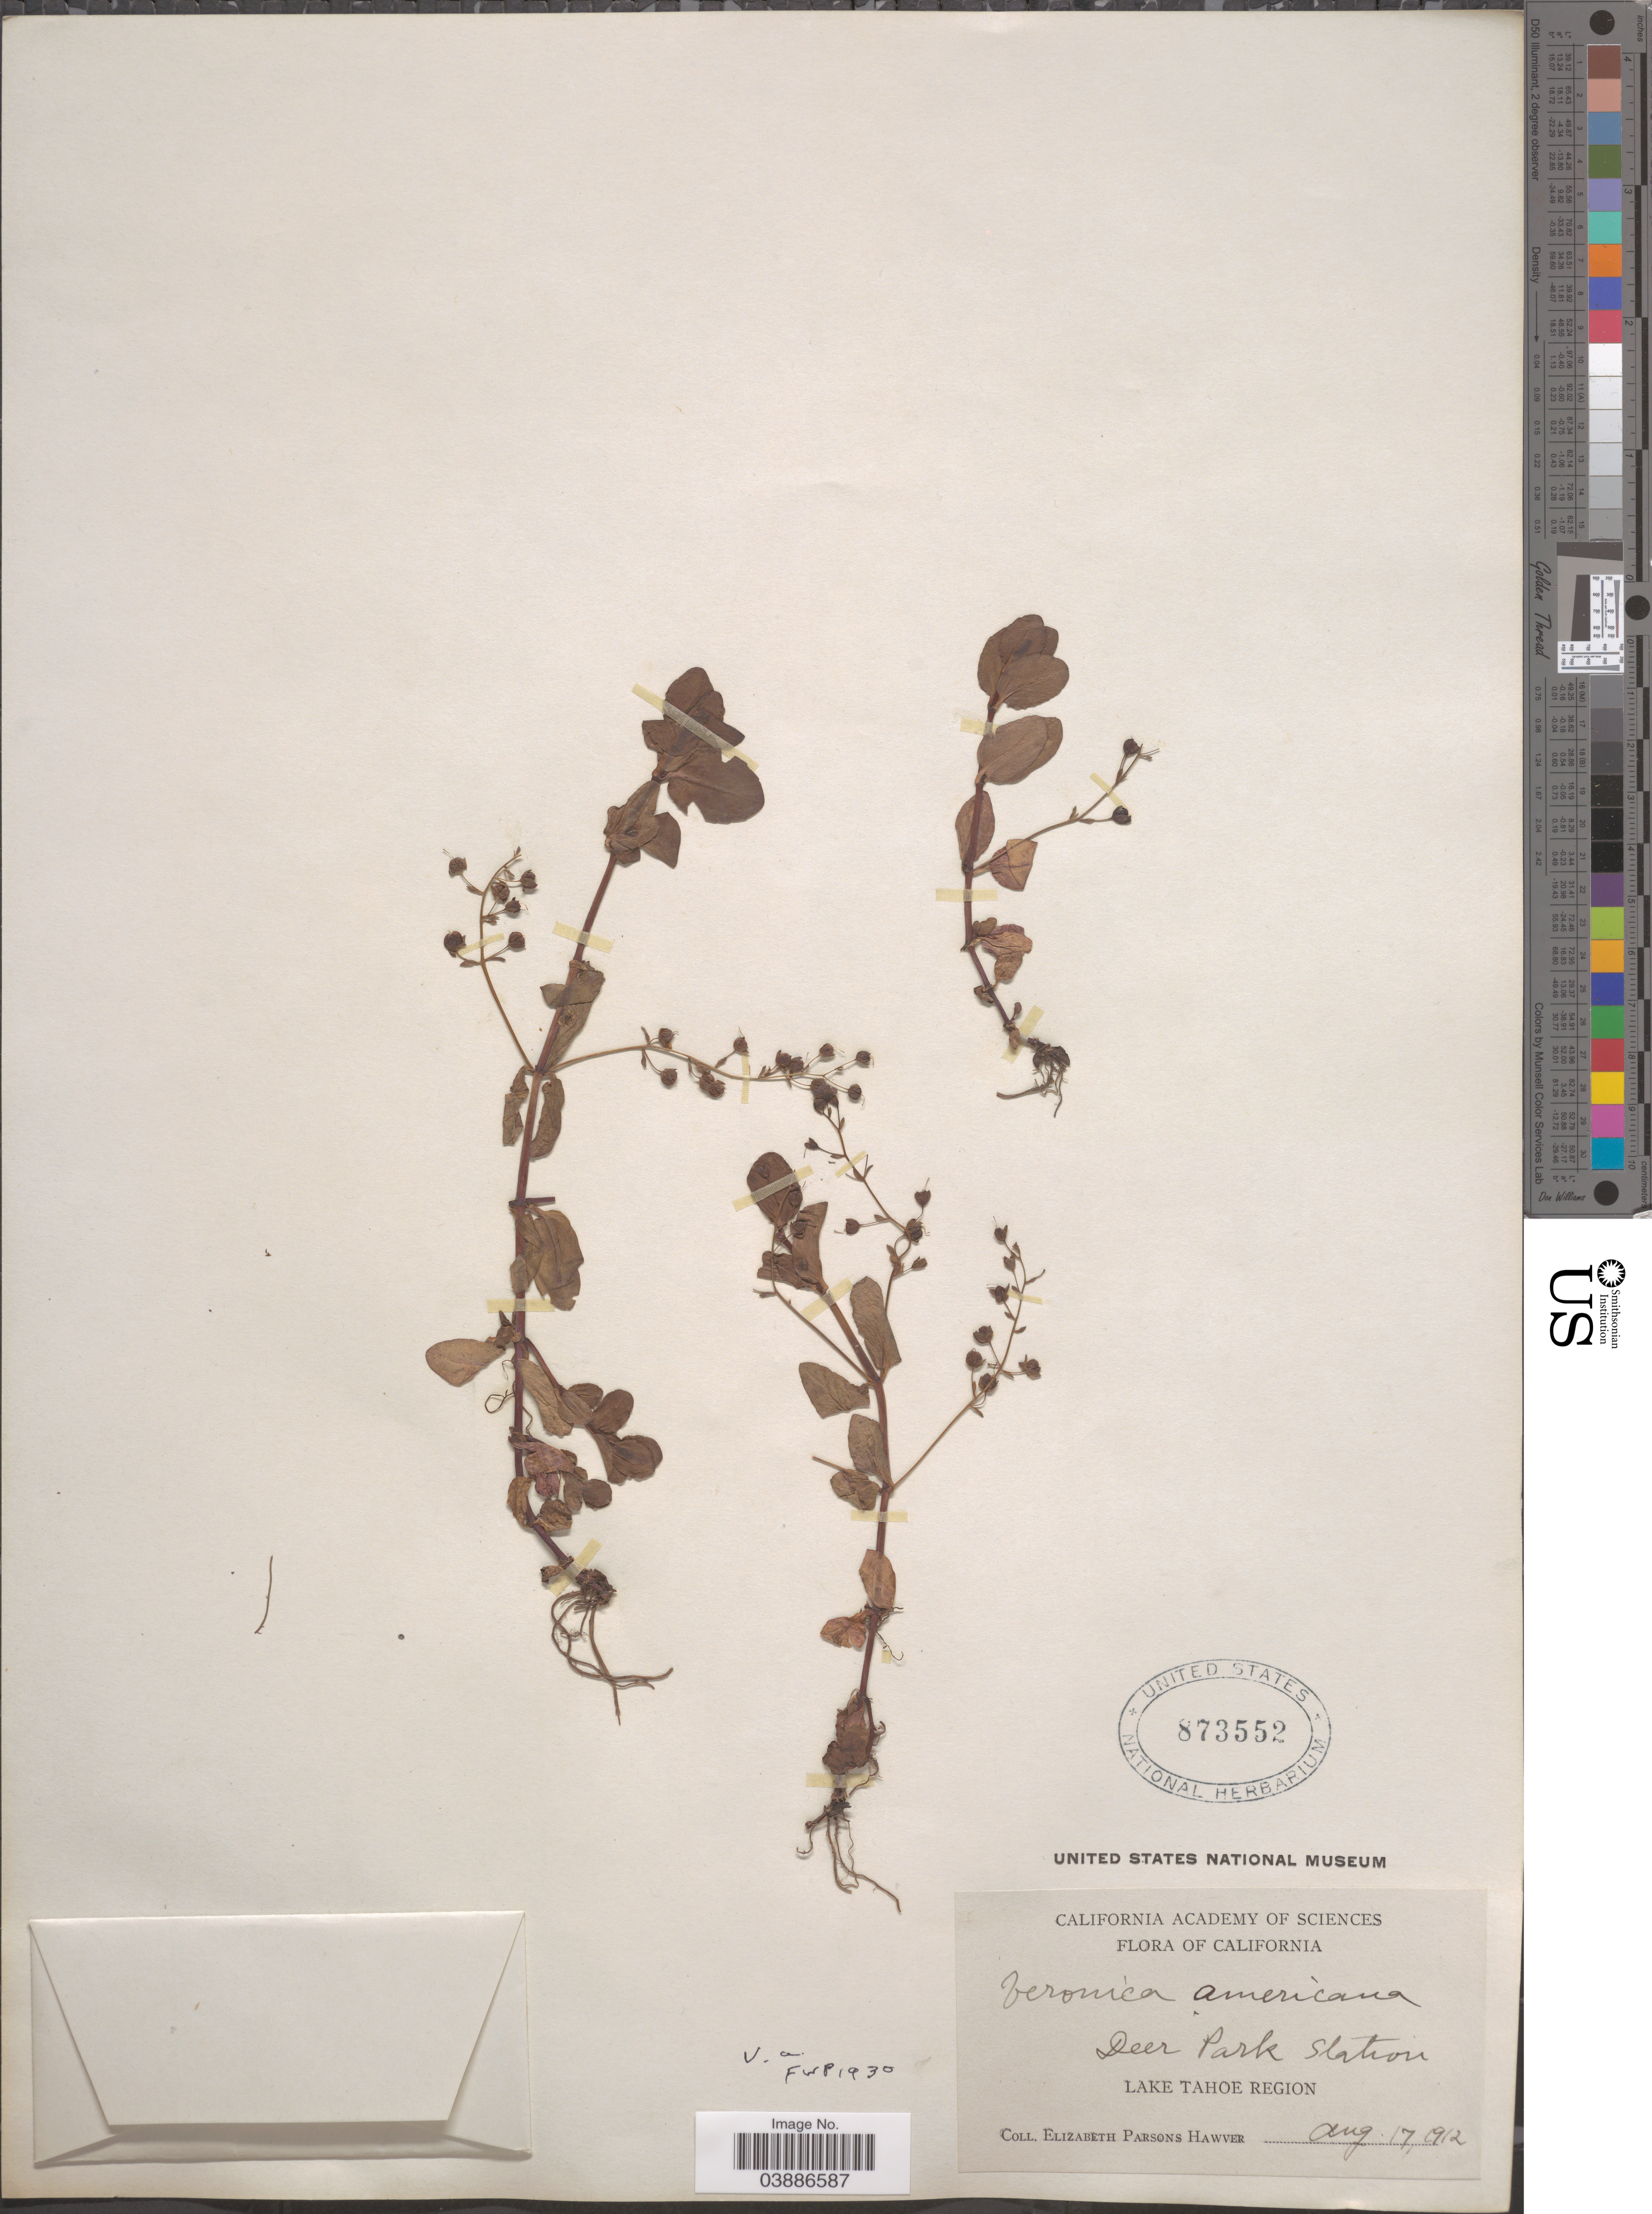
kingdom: Plantae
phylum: Tracheophyta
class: Magnoliopsida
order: Lamiales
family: Plantaginaceae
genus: Veronica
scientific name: Veronica americana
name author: Schwein. ex Benth.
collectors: E. Hawver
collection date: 1912-08-17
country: United States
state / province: California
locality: Deer Park Station, Lake Tahoe Region.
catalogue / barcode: US 873552